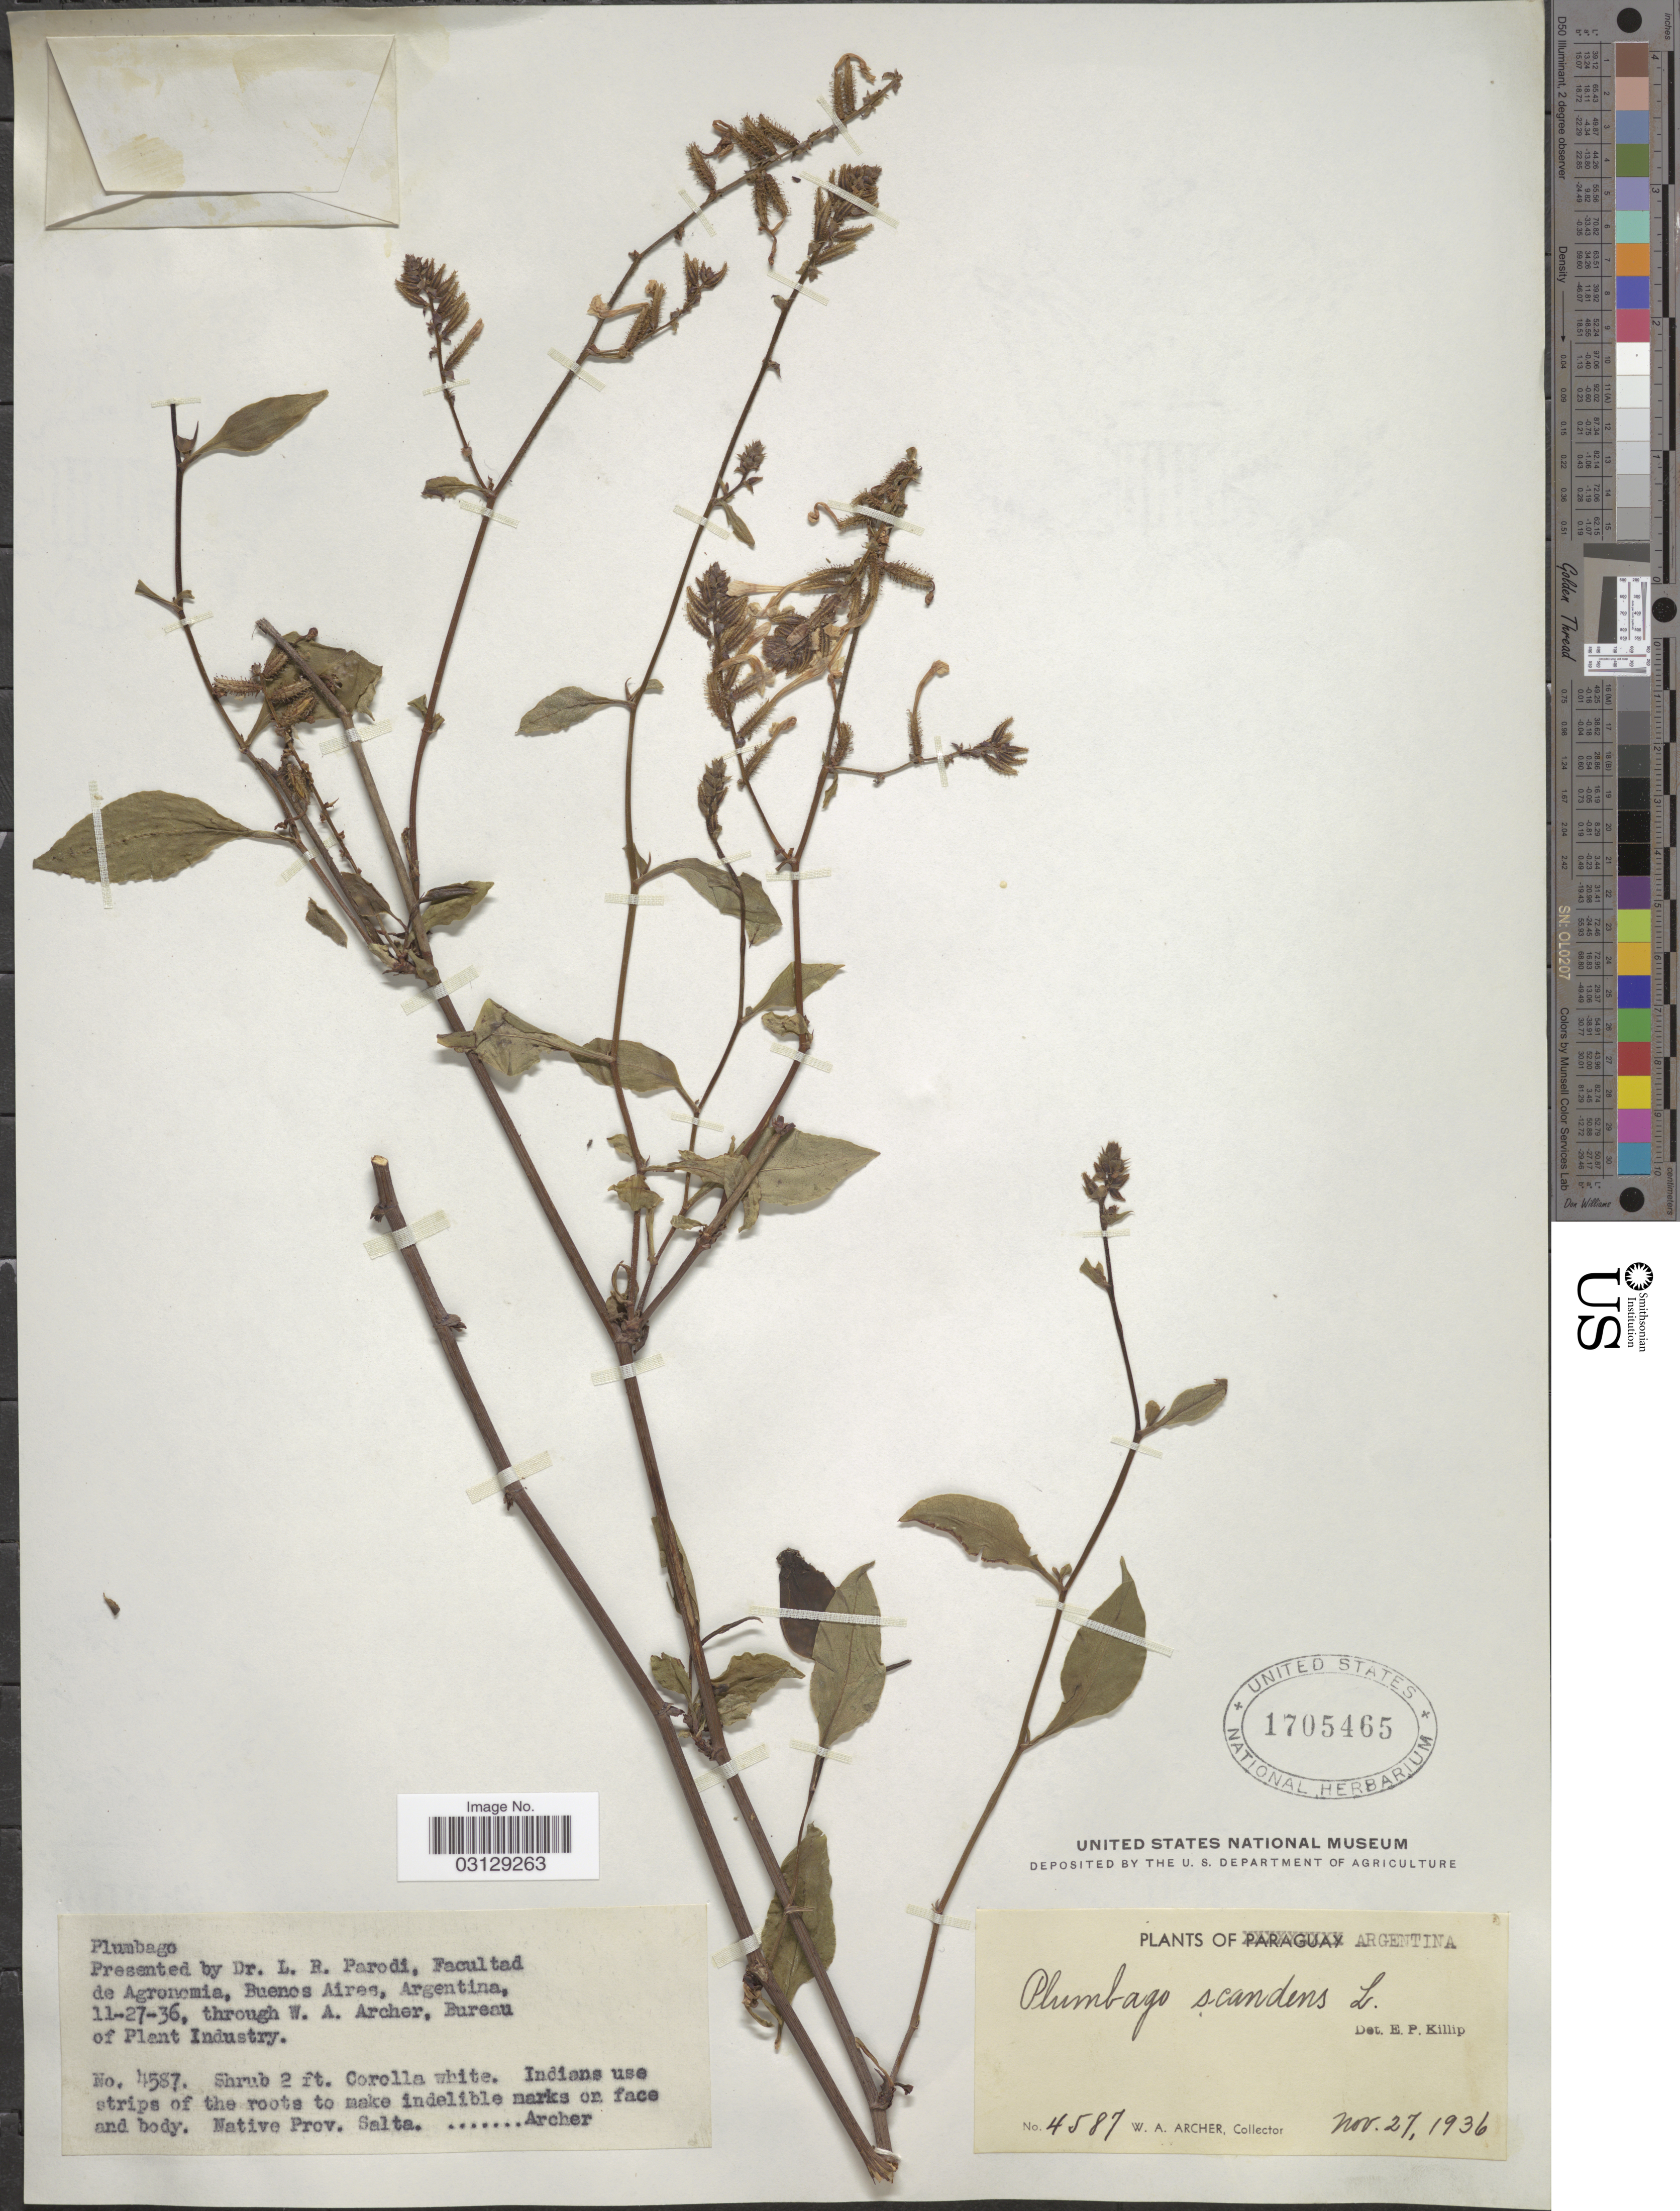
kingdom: Plantae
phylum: Tracheophyta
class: Magnoliopsida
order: Caryophyllales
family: Plumbaginaceae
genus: Plumbago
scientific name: Plumbago scandens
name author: L.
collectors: W. Archer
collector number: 4587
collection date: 1936-11-27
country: Argentina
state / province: Salta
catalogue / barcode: US 1705465